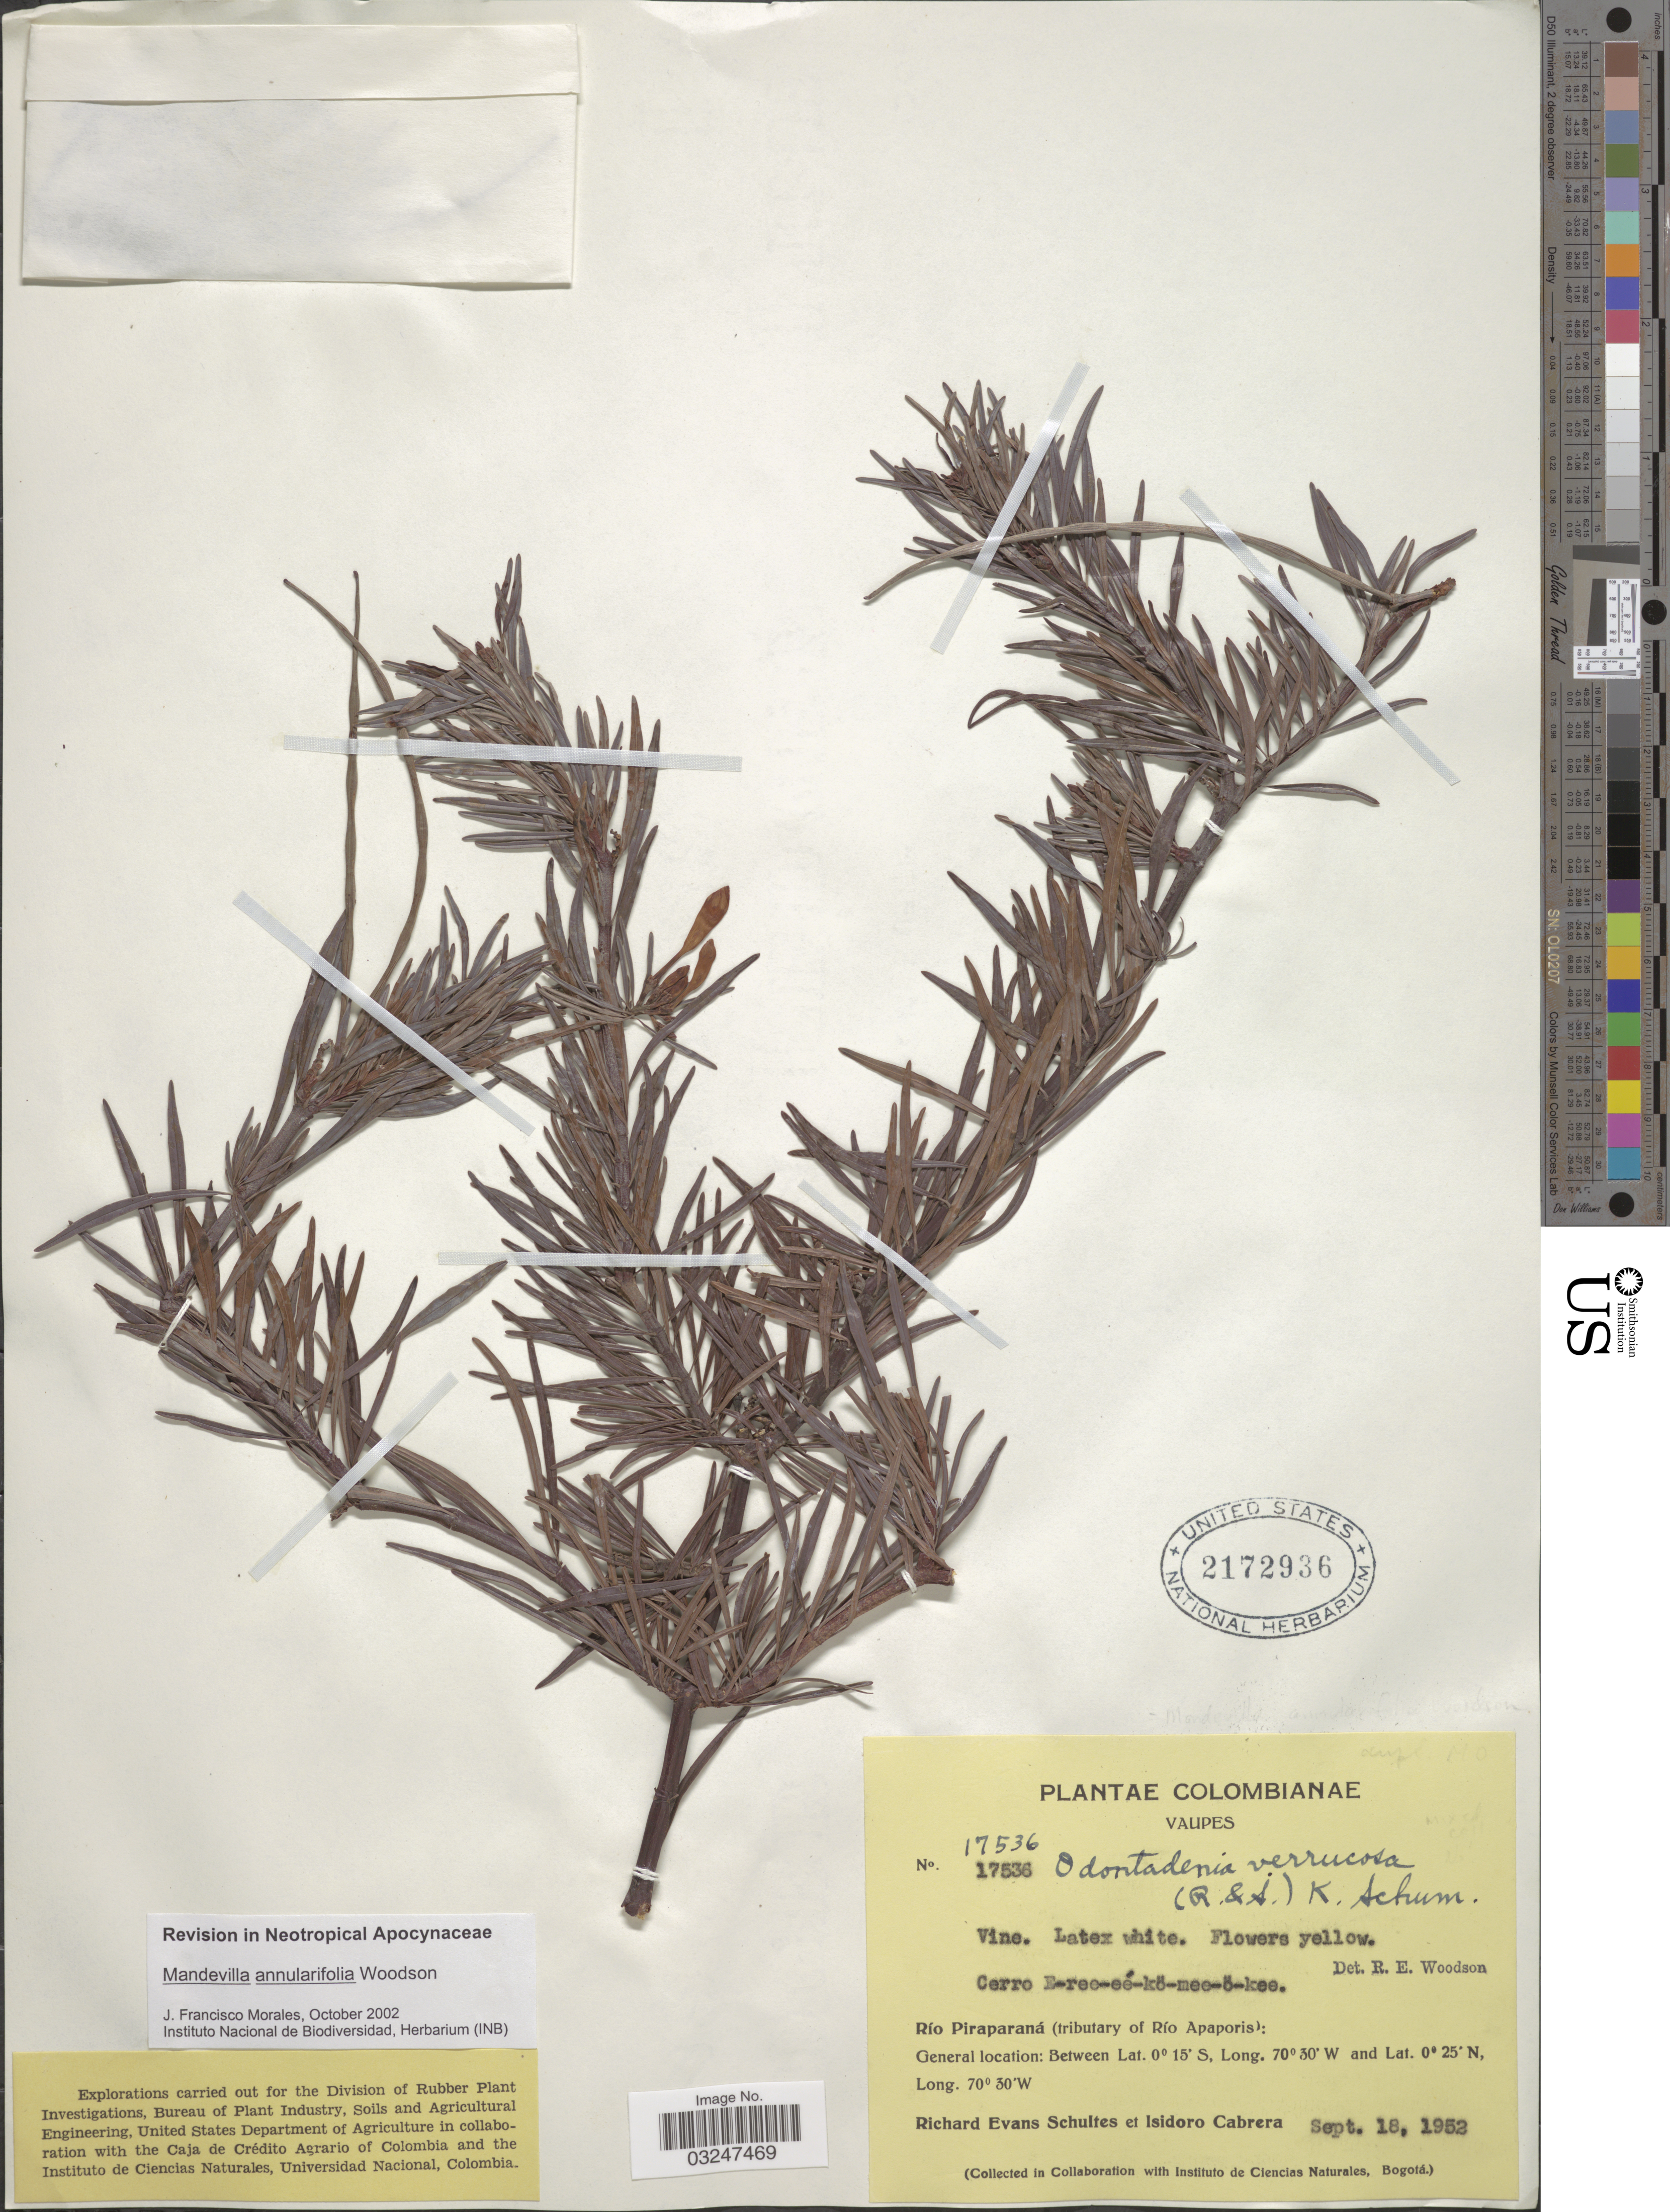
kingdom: Plantae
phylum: Tracheophyta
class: Magnoliopsida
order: Gentianales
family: Apocynaceae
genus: Mandevilla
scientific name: Mandevilla annulariifolia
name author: Woodson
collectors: R. E. Schultes & I. Cabrera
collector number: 17536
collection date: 1952-09-18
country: Colombia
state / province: Vaupés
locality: Río Piraparaná (tributary of Río Apaporis).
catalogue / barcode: US 2172936